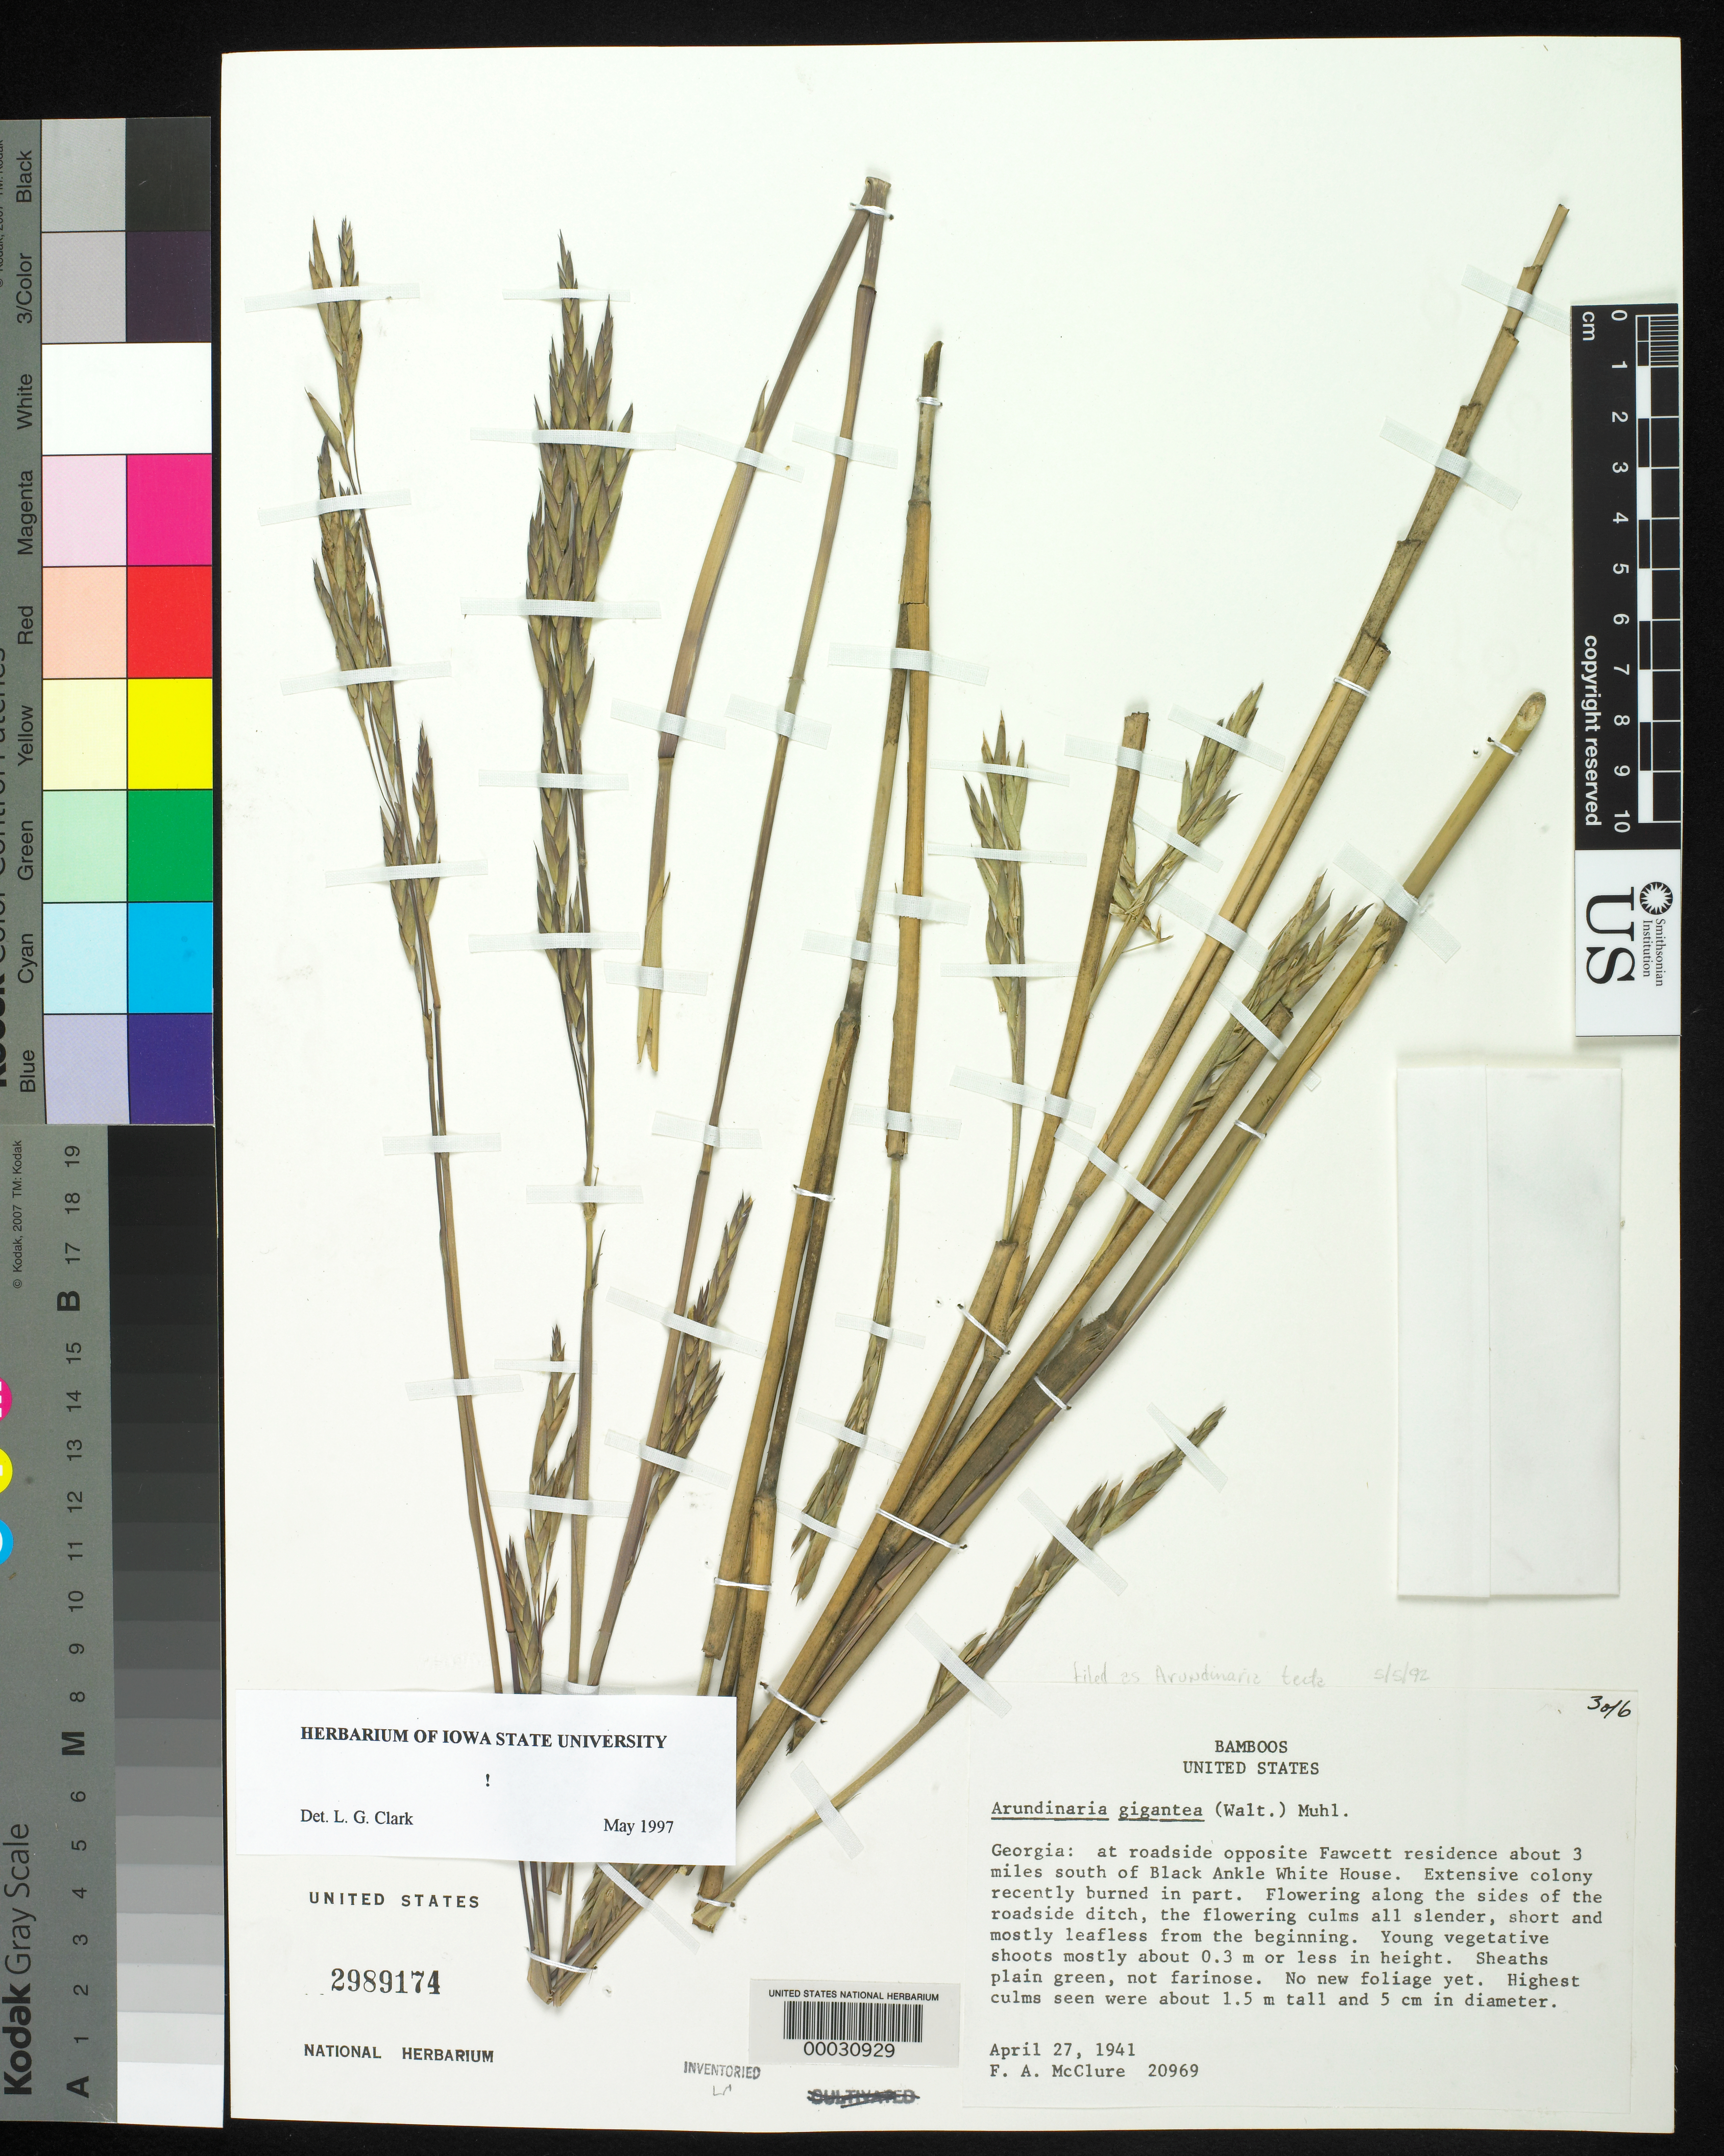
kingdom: Plantae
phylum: Tracheophyta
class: Liliopsida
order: Poales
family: Poaceae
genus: Arundinaria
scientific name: Arundinaria tecta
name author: (Walter) Muhl.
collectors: F. A. McClure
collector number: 20969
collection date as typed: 27 Apr 1941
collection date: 1941-04-27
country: United States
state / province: Georgia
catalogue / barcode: US 2989174